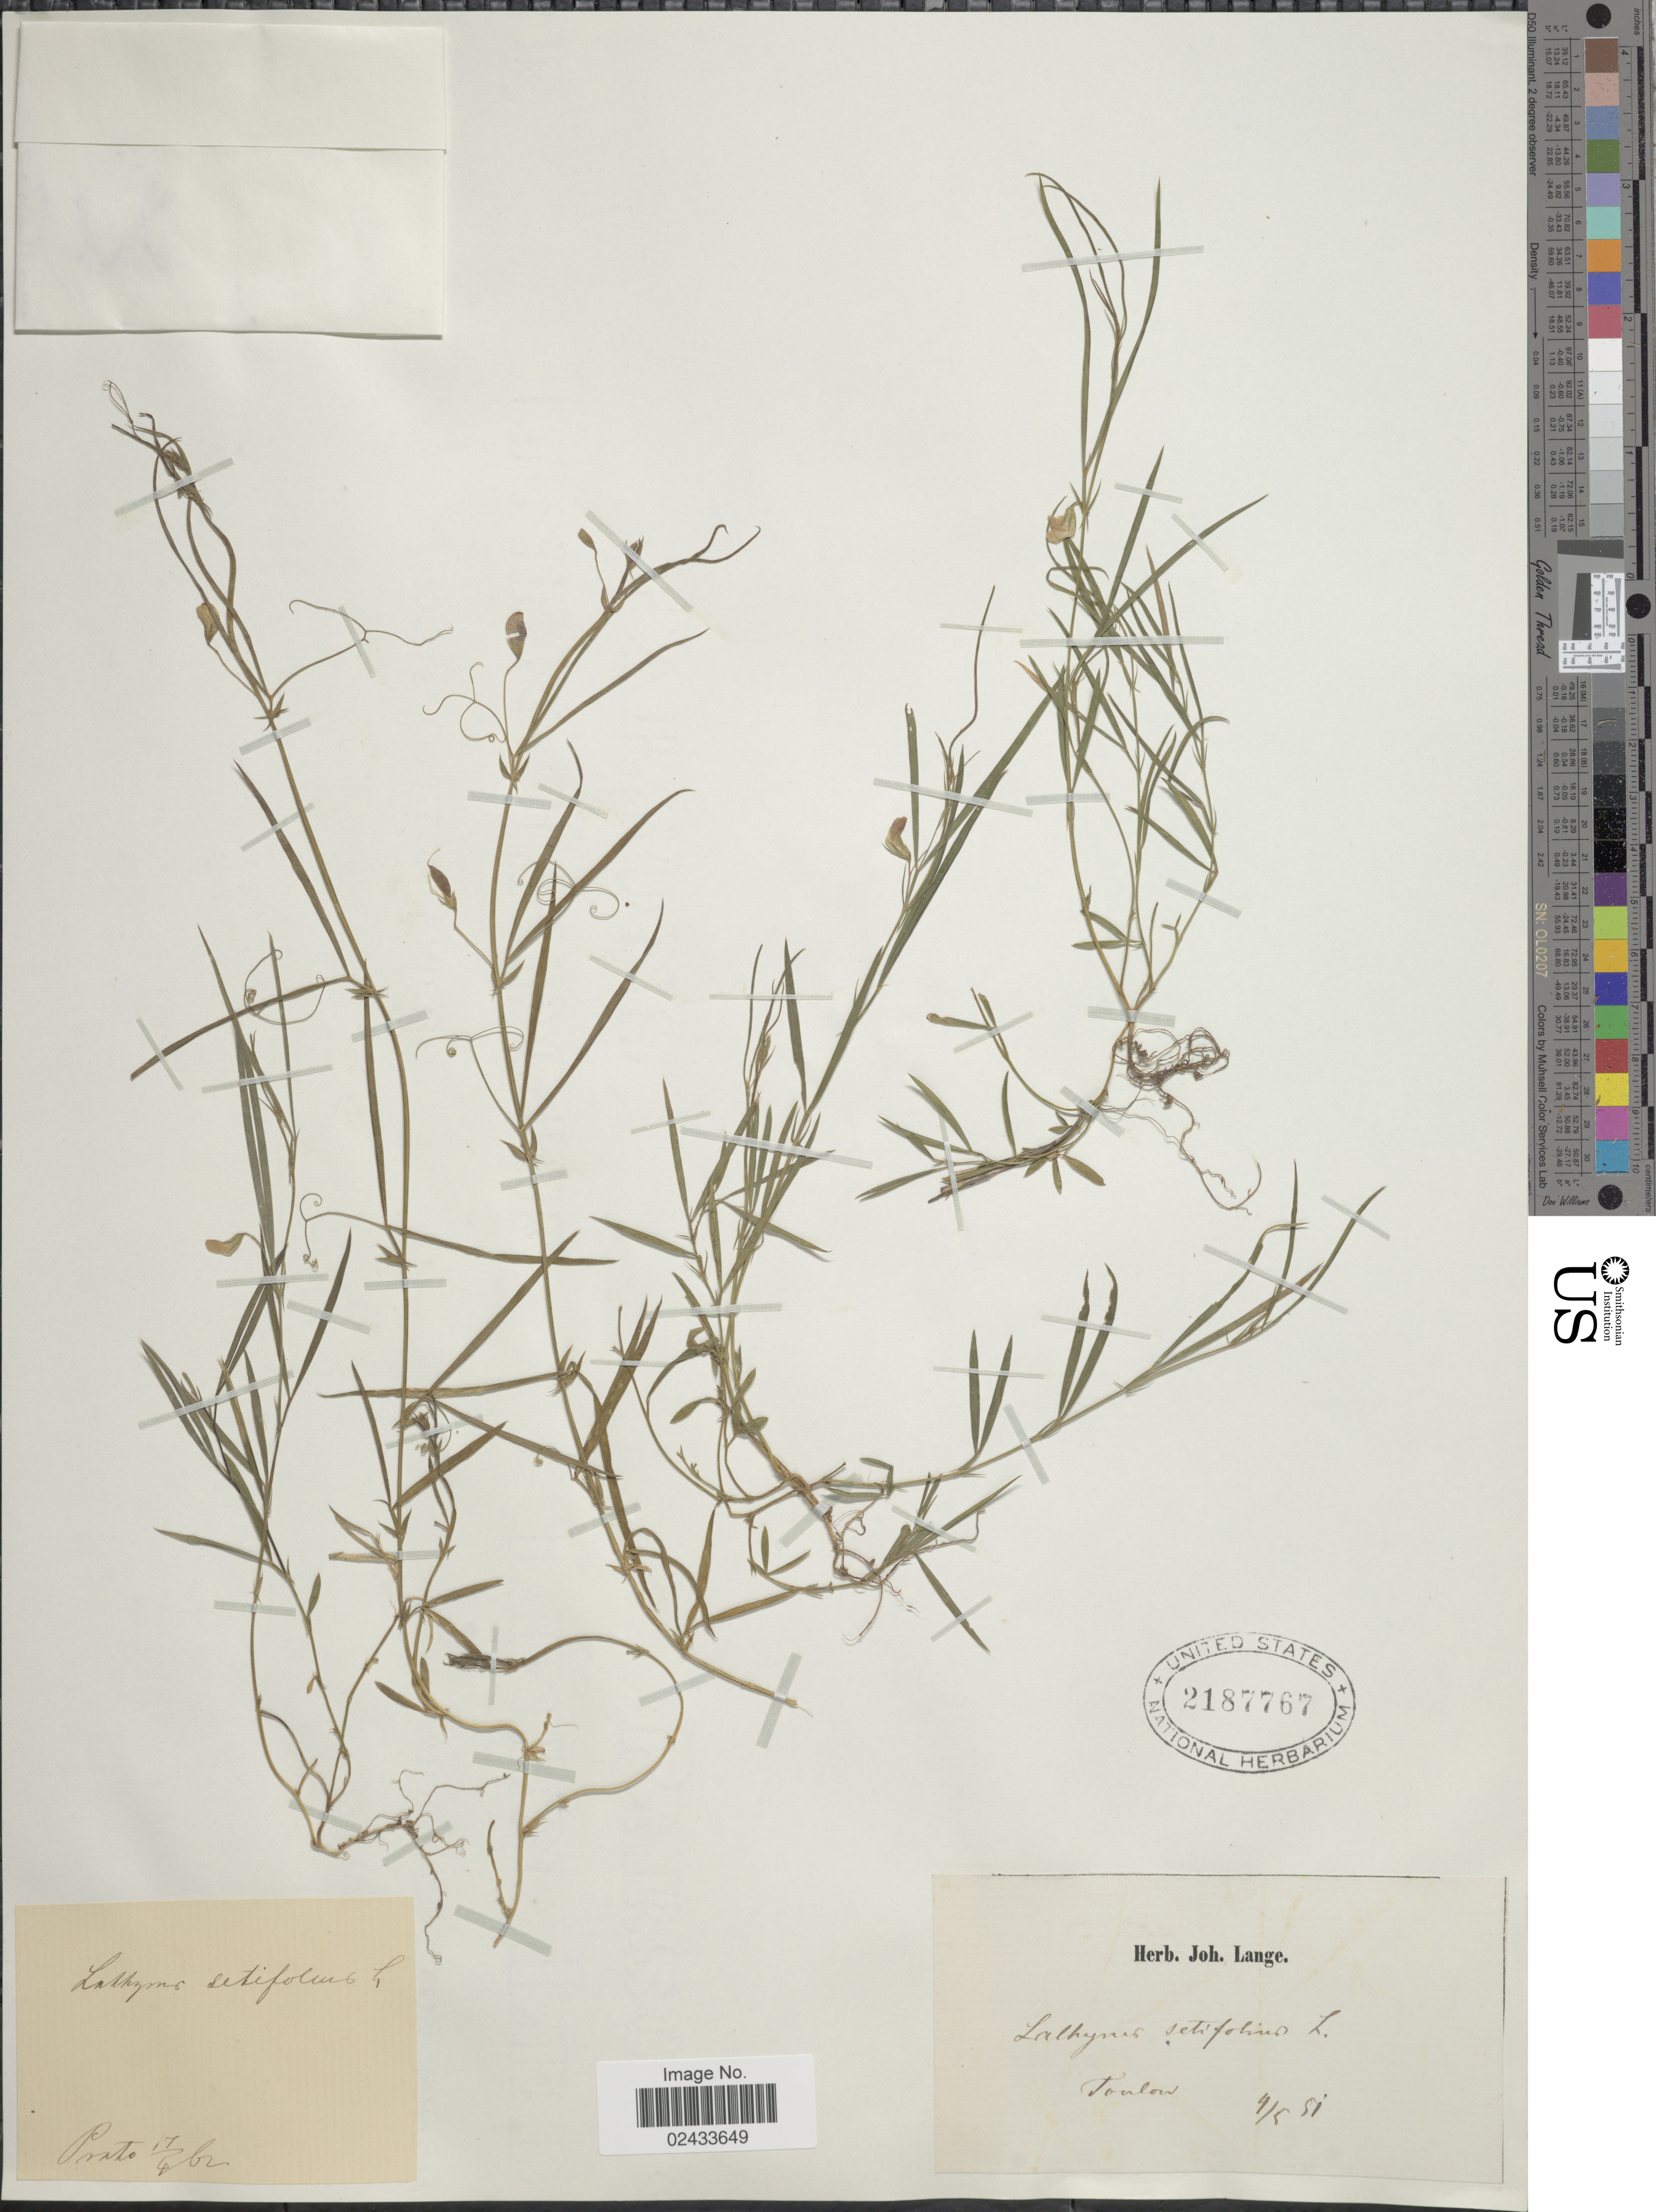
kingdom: Plantae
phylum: Tracheophyta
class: Magnoliopsida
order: Fabales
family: Fabaceae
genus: Lathyrus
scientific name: Lathyrus setifolius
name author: L.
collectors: J. M. C. Lange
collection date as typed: Transcribed d/m/y: 4/5/51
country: France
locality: Prato, Toulon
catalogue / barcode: US 2187767